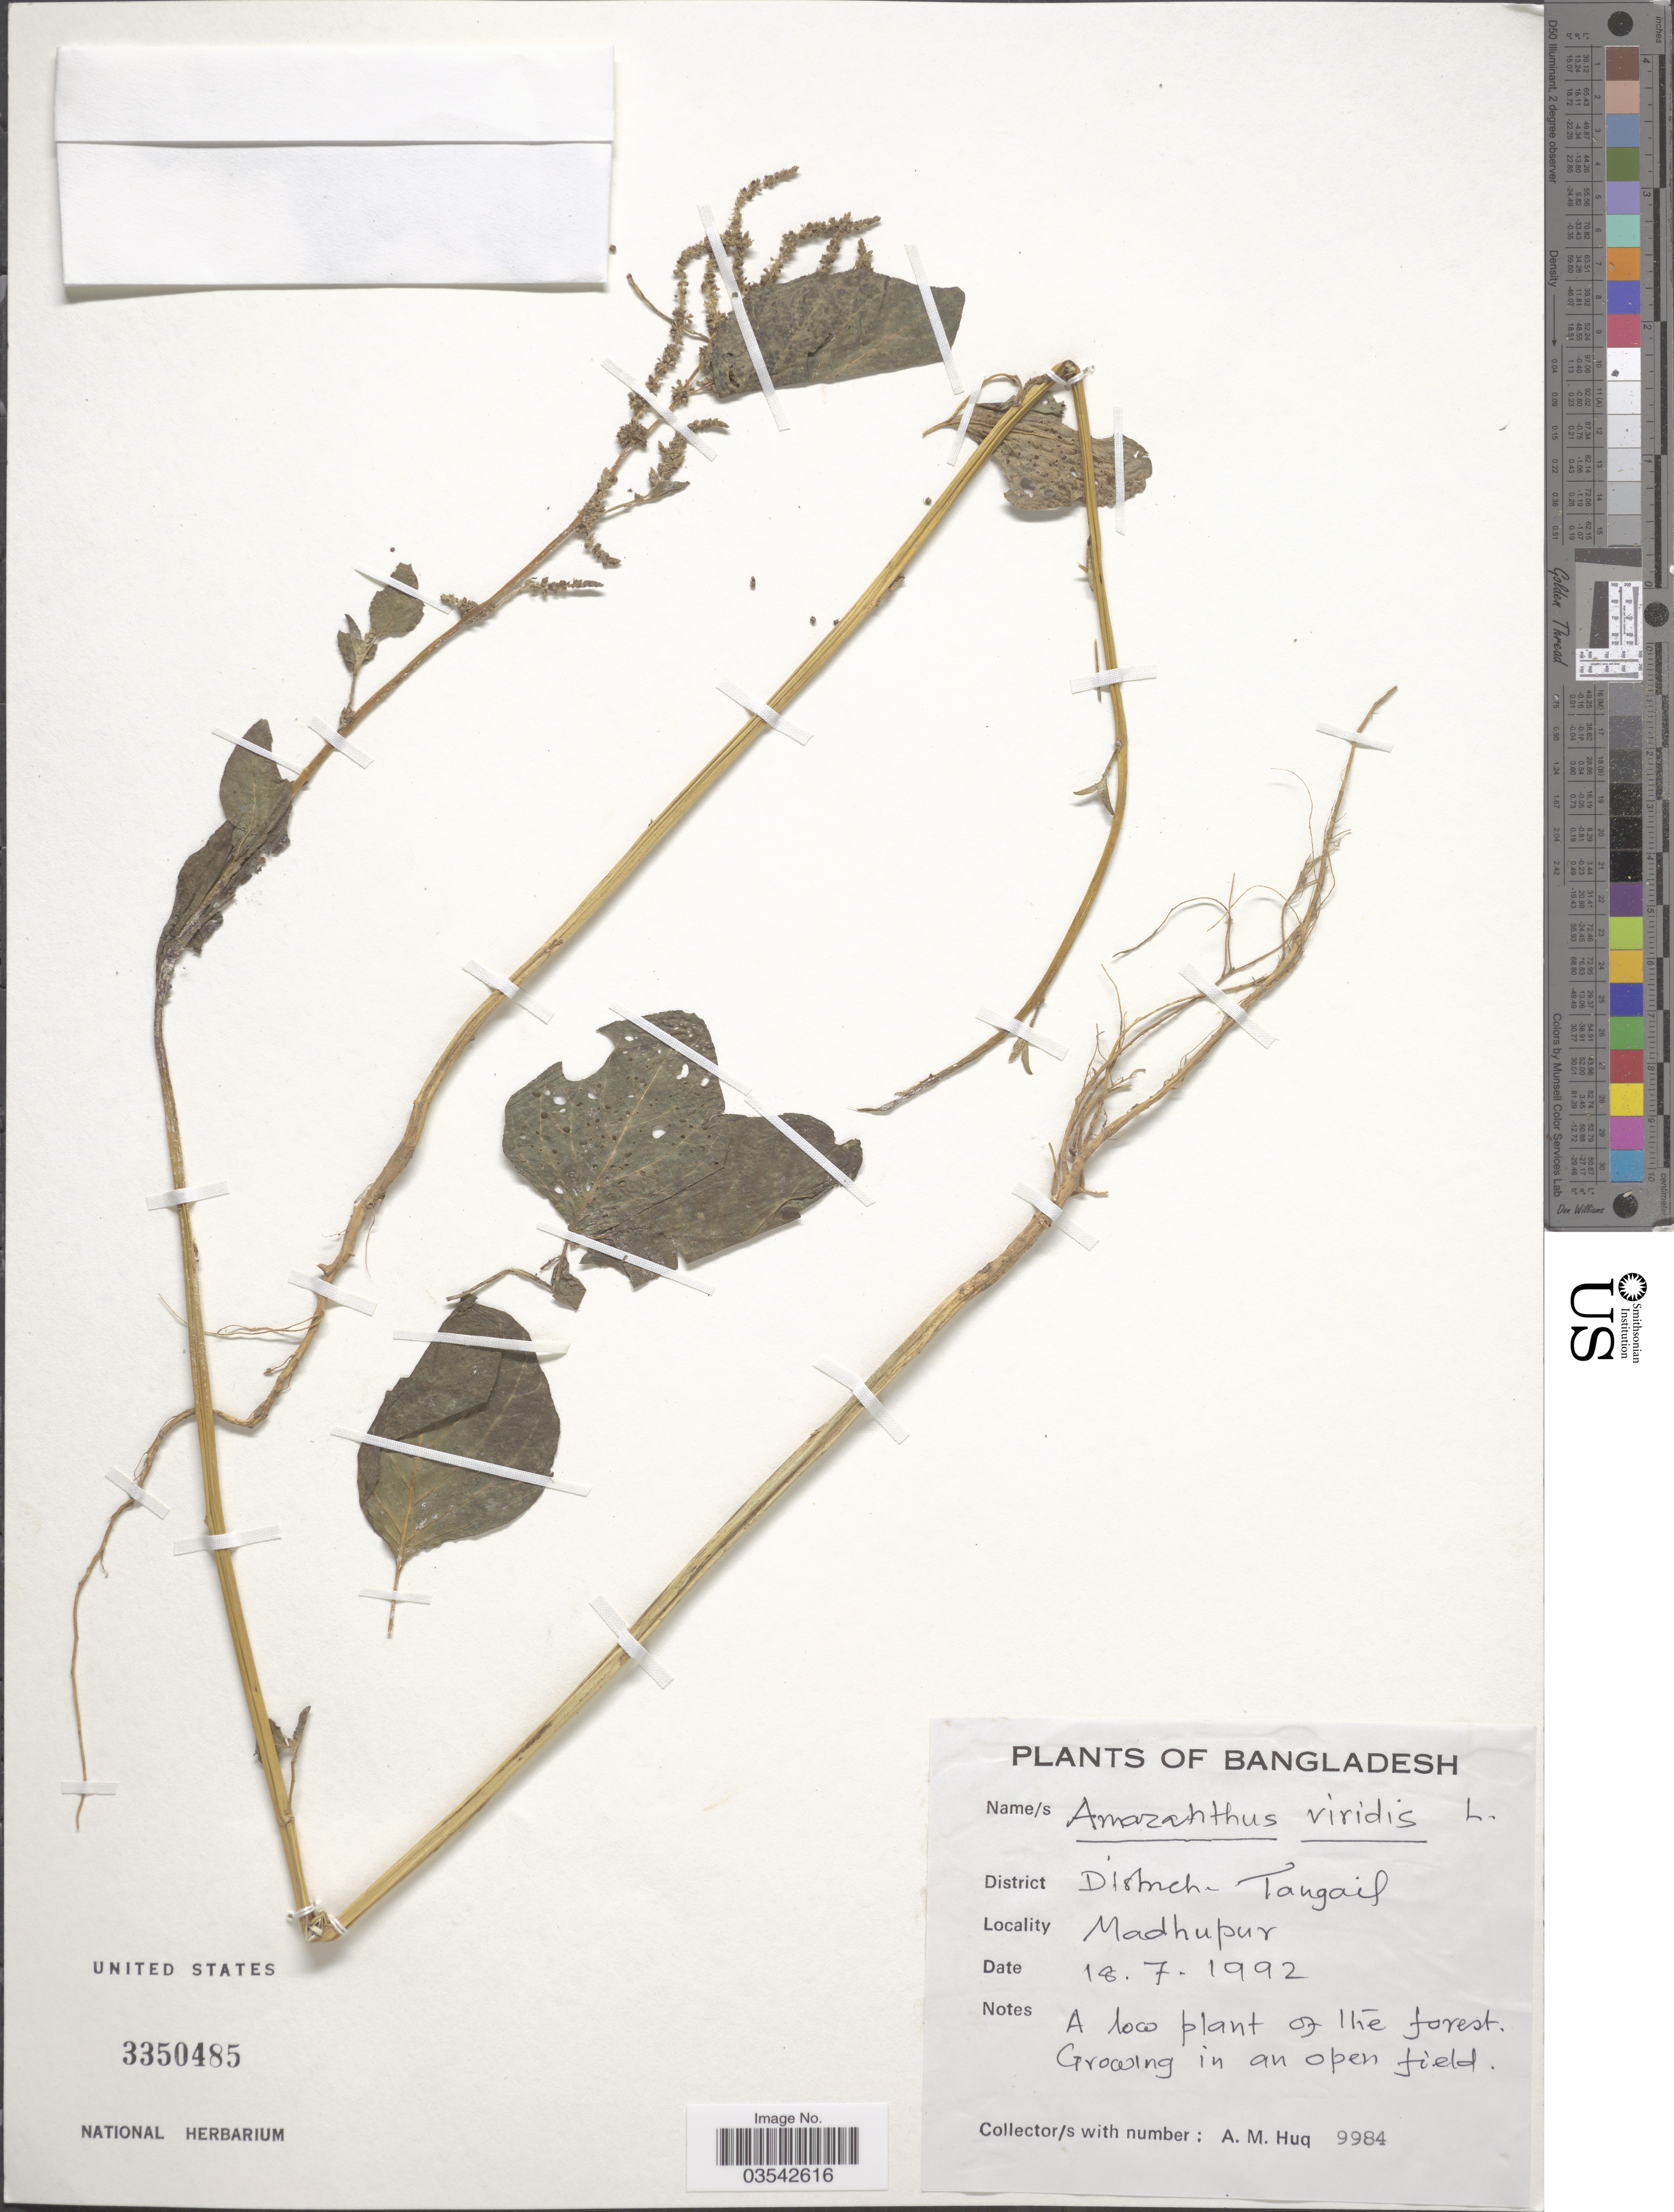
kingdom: Plantae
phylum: Tracheophyta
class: Magnoliopsida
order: Caryophyllales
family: Amaranthaceae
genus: Amaranthus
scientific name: Amaranthus viridis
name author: L.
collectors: A. M. Huq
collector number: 9984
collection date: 1992-07-18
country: Bangladesh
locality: District Tangail. Madhupur.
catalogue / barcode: US 3350485